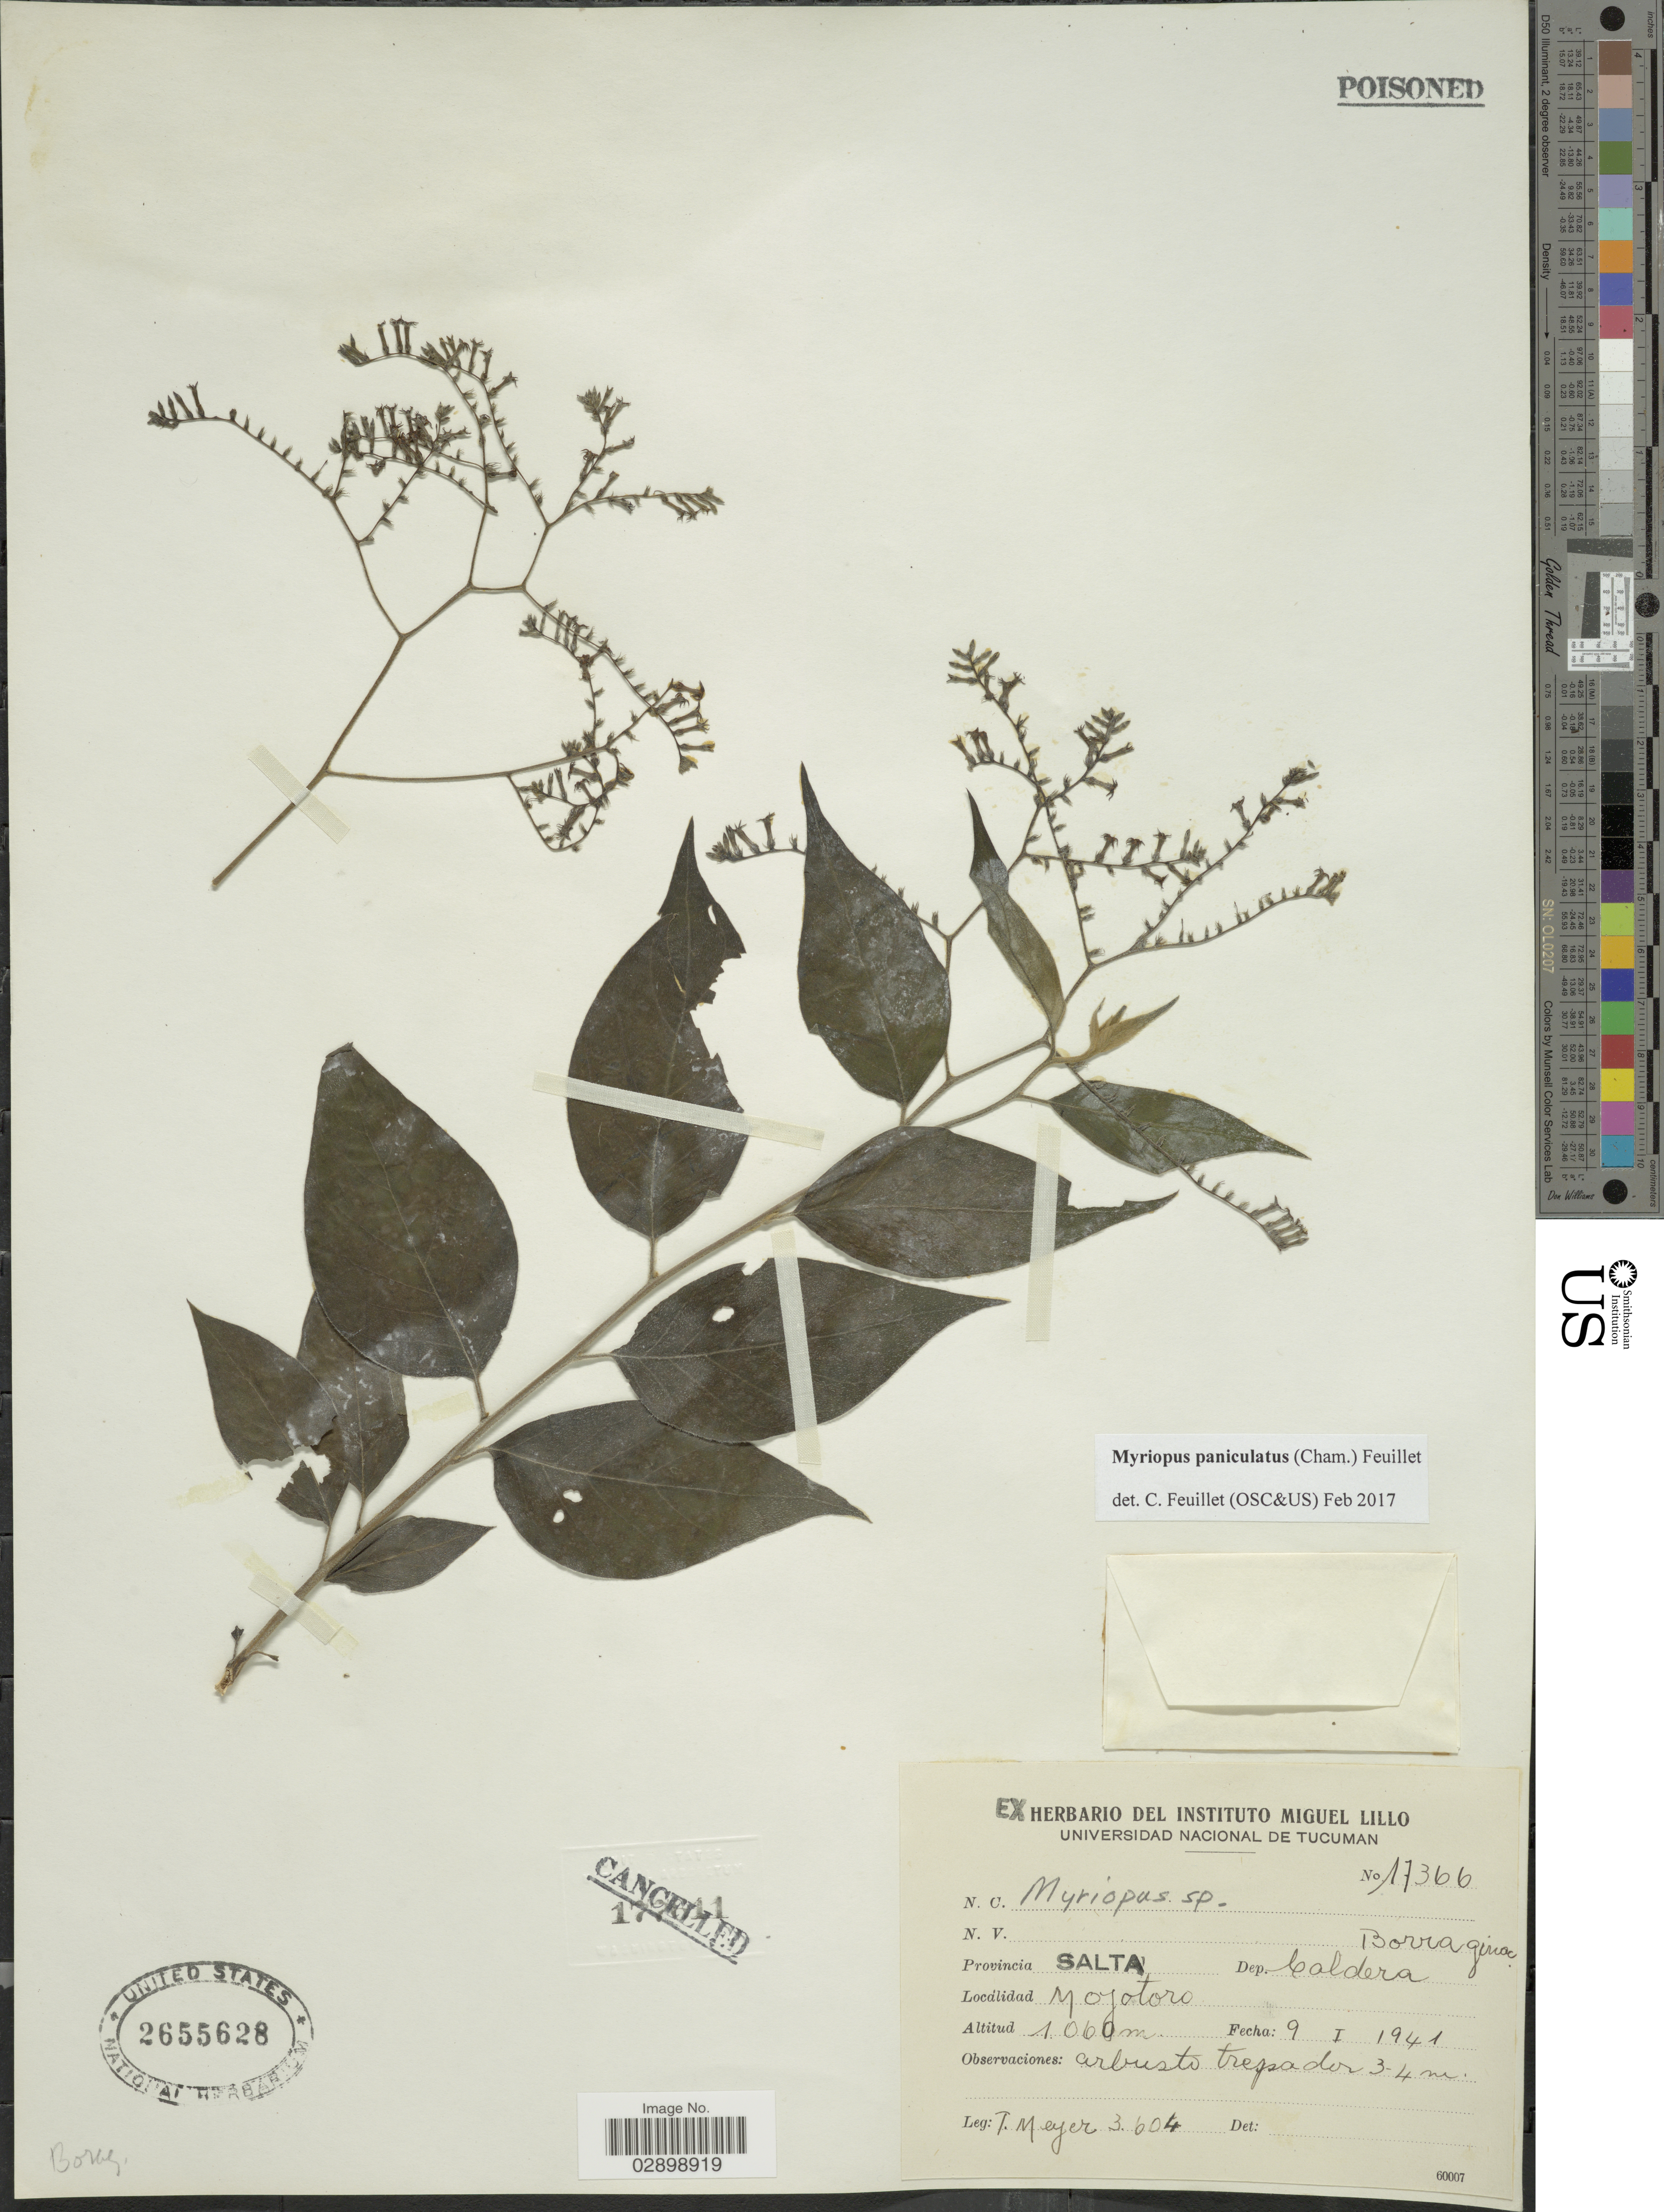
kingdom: Plantae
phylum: Tracheophyta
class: Magnoliopsida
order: Boraginales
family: Heliotropiaceae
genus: Myriopus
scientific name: Myriopus paniculatus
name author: (Cham.) Feuillet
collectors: T. Meyer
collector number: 3604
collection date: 1941-01-09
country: Argentina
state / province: Salta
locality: Dep. Caldera. Mojototo.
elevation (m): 1060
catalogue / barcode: US 2655628